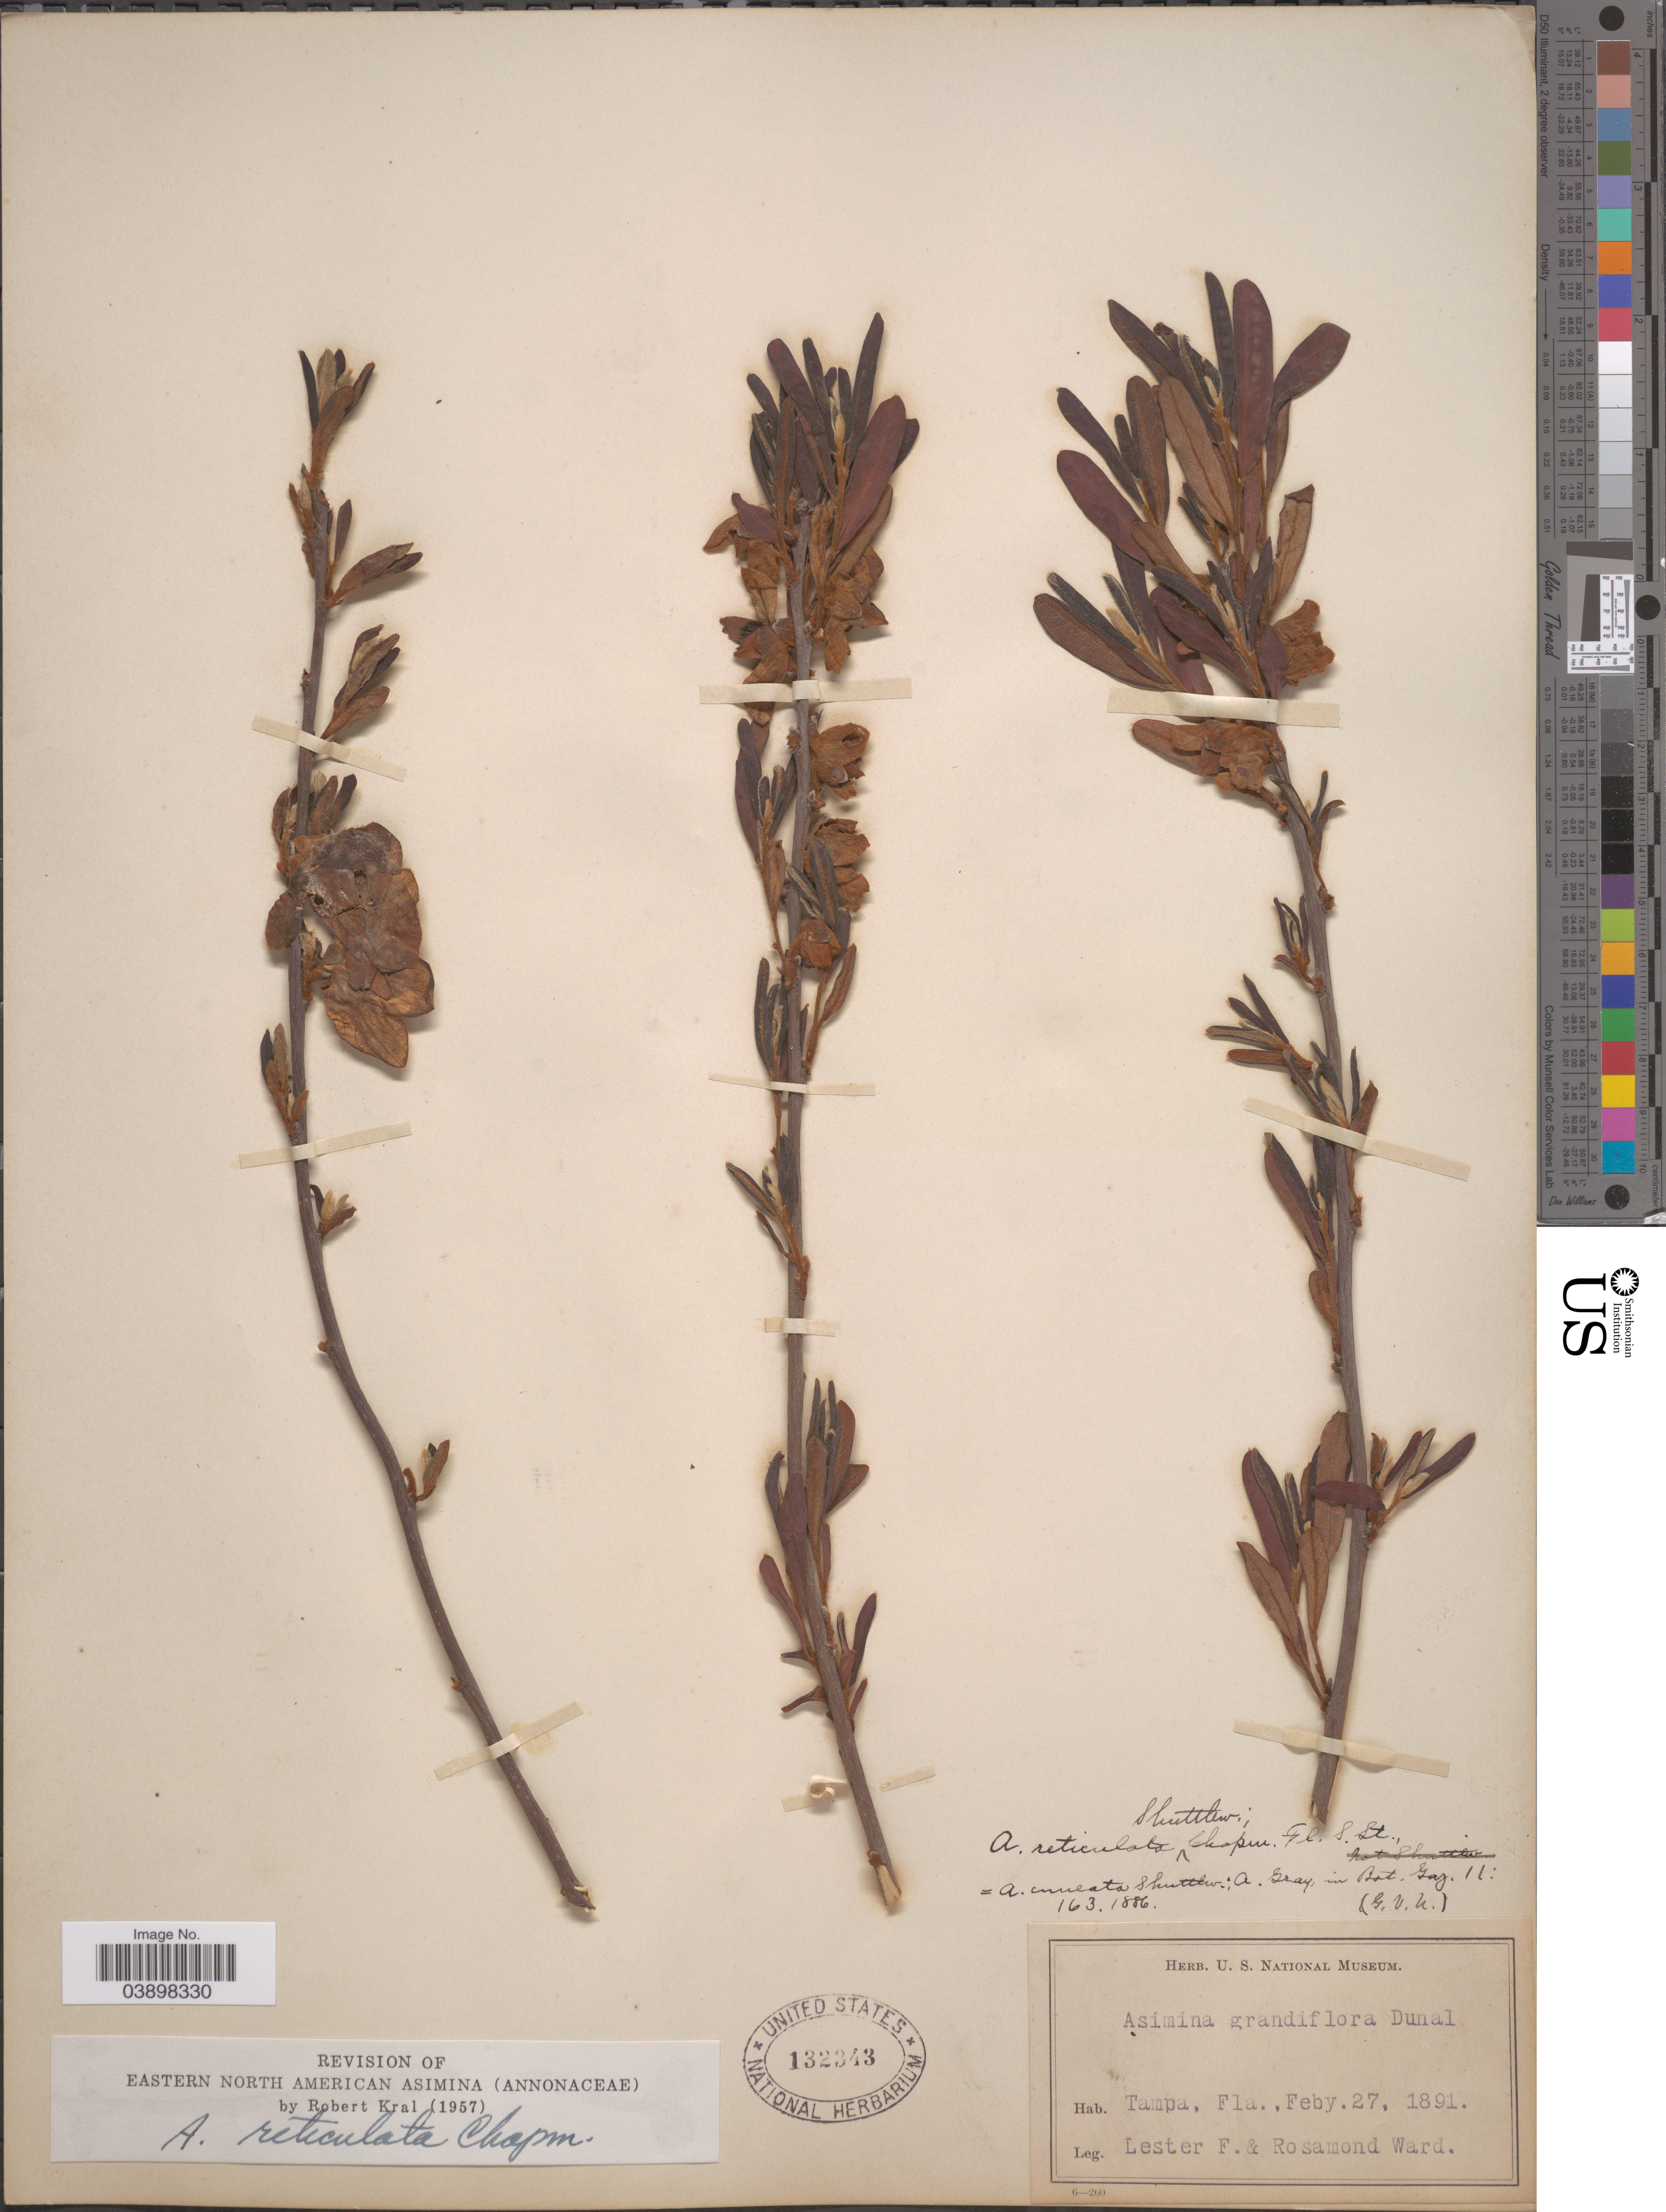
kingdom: Plantae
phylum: Tracheophyta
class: Magnoliopsida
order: Magnoliales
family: Annonaceae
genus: Asimina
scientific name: Asimina reticulata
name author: (Shuttlew.) Chapm.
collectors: L. F. Ward & R. Ward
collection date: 1891-02-27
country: United States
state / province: Florida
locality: Tampa.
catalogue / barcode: US 132343